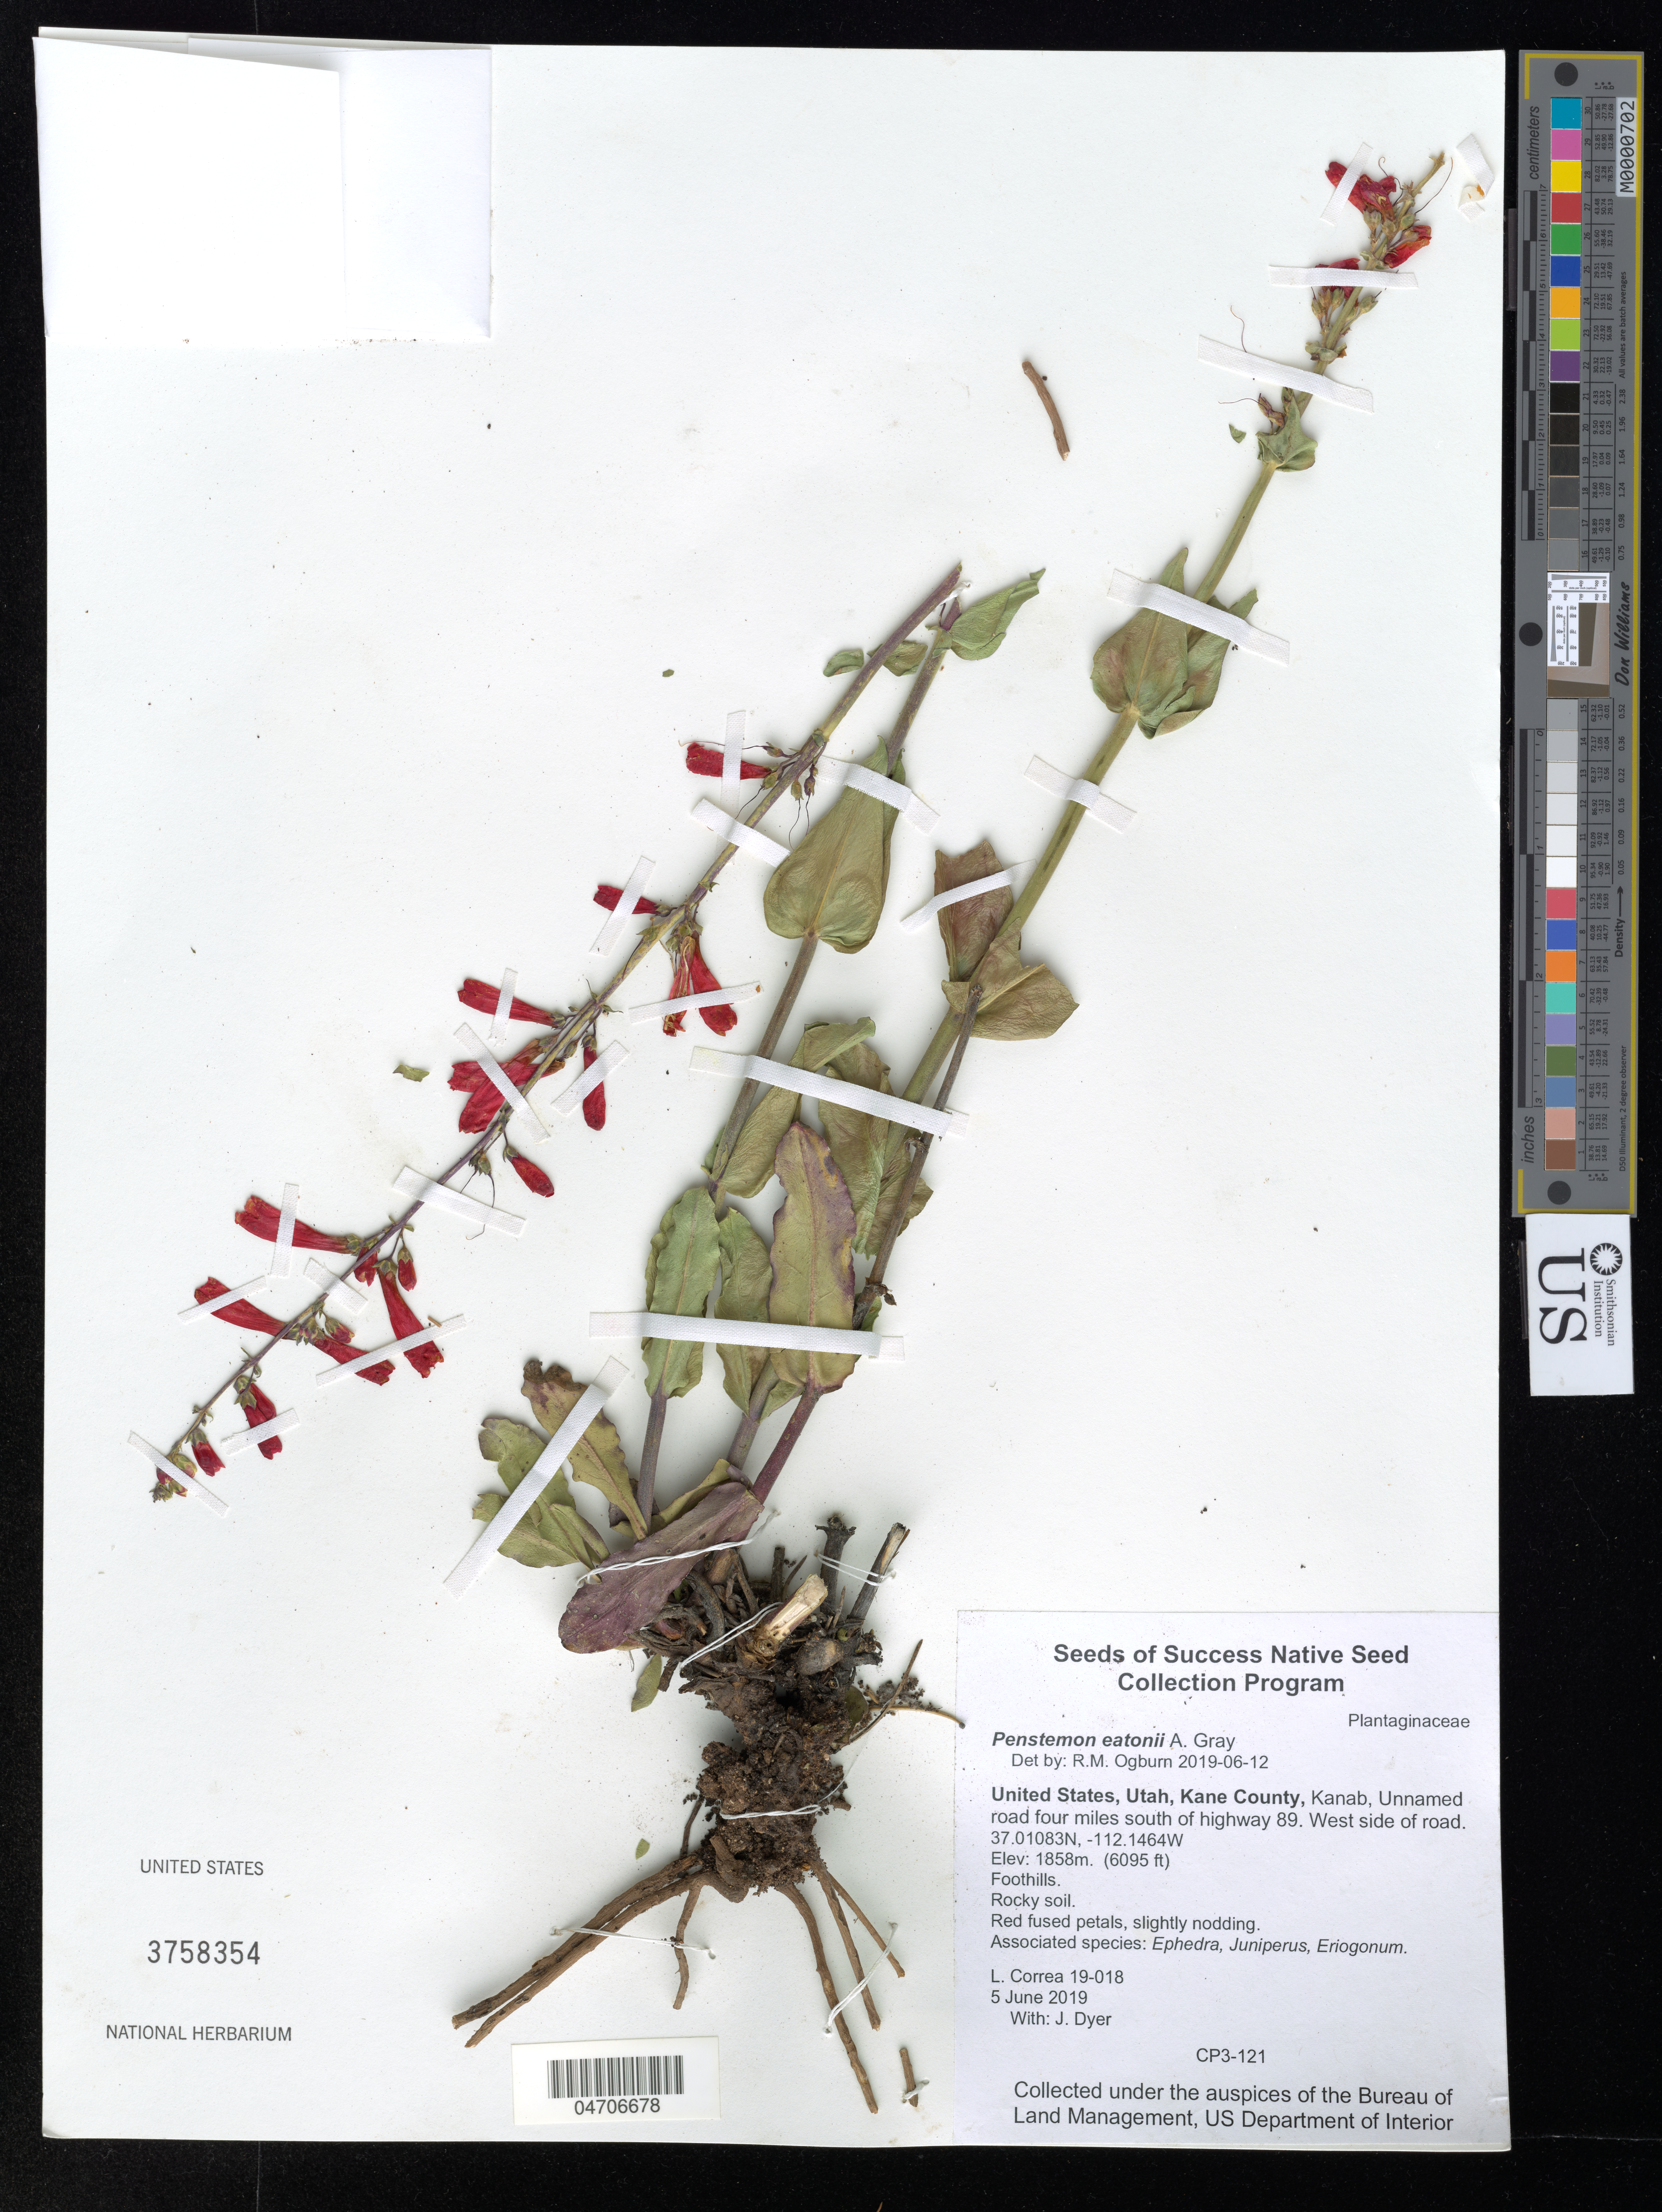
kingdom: Plantae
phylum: Tracheophyta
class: Magnoliopsida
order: Lamiales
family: Plantaginaceae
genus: Penstemon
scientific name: Penstemon eatonii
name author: A. Gray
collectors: L. Correa & J. Dyer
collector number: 19-018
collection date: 2019-06-05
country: United States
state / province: Utah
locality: Kane County, Kanab, Unnamed road four miles south of highway 89. West side of road.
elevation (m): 1858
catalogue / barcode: US 3758354